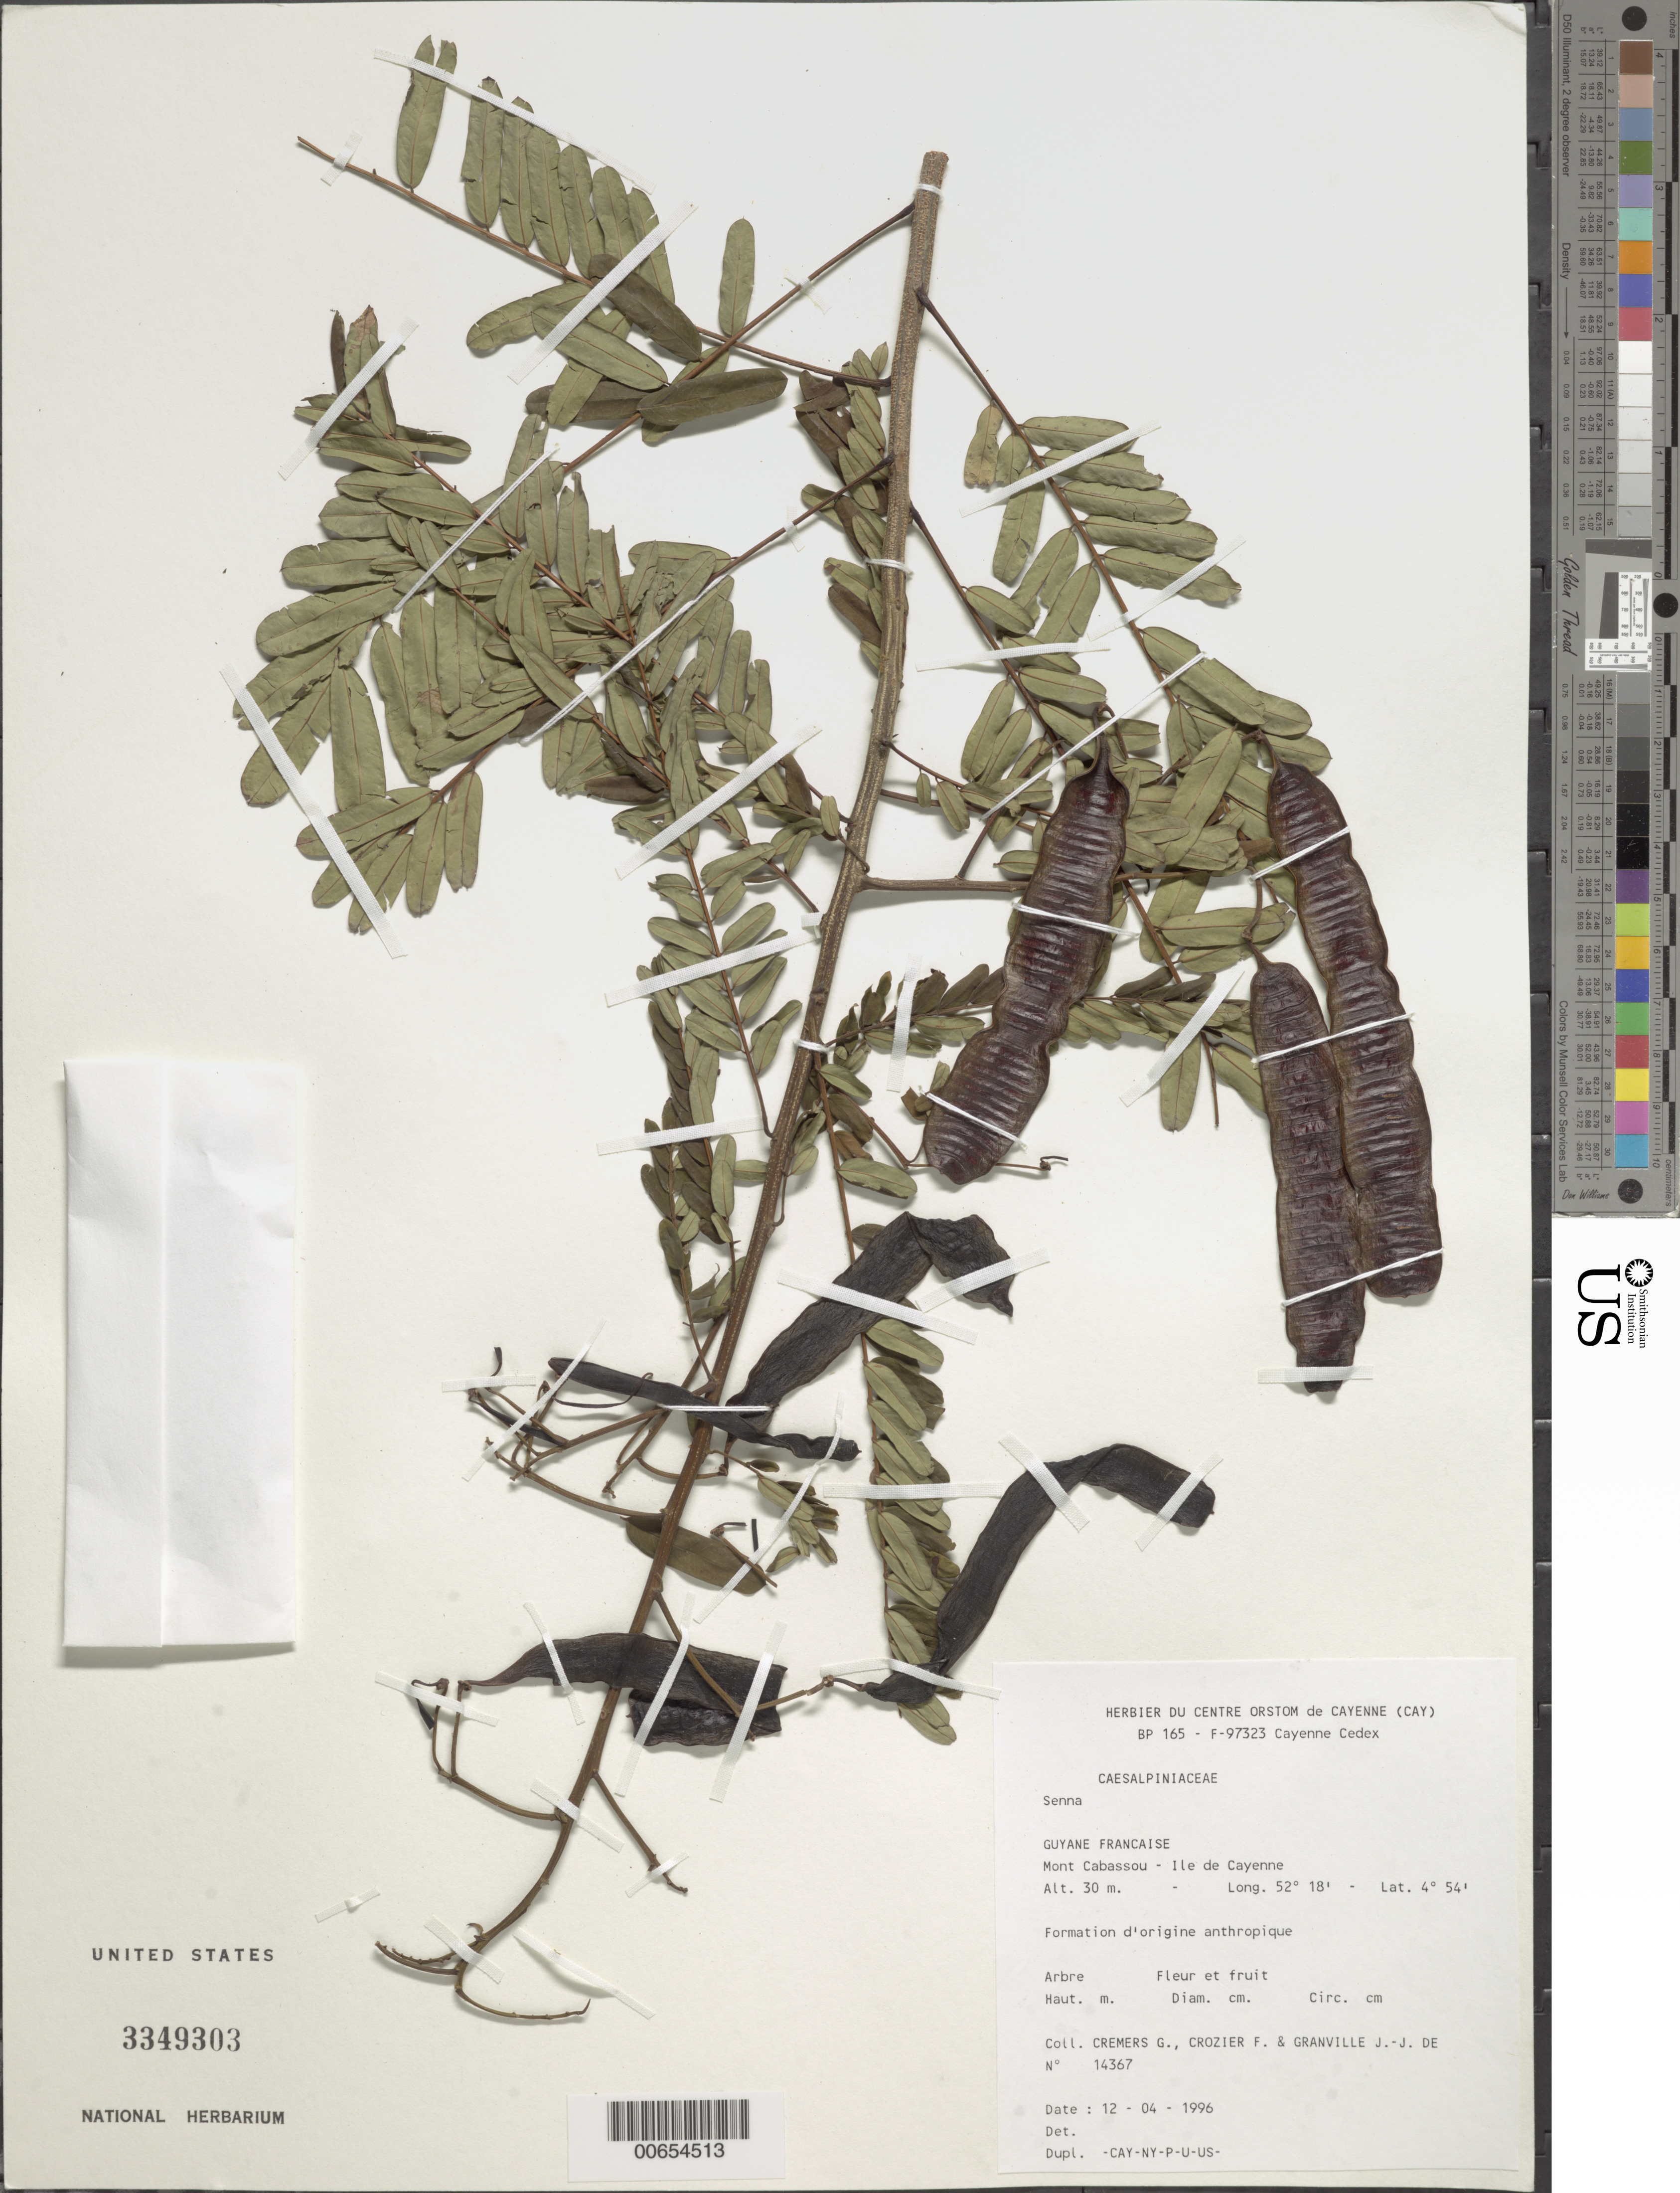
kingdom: Plantae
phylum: Tracheophyta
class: Magnoliopsida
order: Fabales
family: Fabaceae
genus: Senna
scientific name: Senna sp.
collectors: G. Cremers, F. Crozier & J.-J. de Granville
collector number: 14367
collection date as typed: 12-Apr-96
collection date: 1996-04-12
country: French Guiana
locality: Mont Cabassou, Ile de Cayenne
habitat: Formation d'origine anthropique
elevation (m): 30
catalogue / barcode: US 3349303